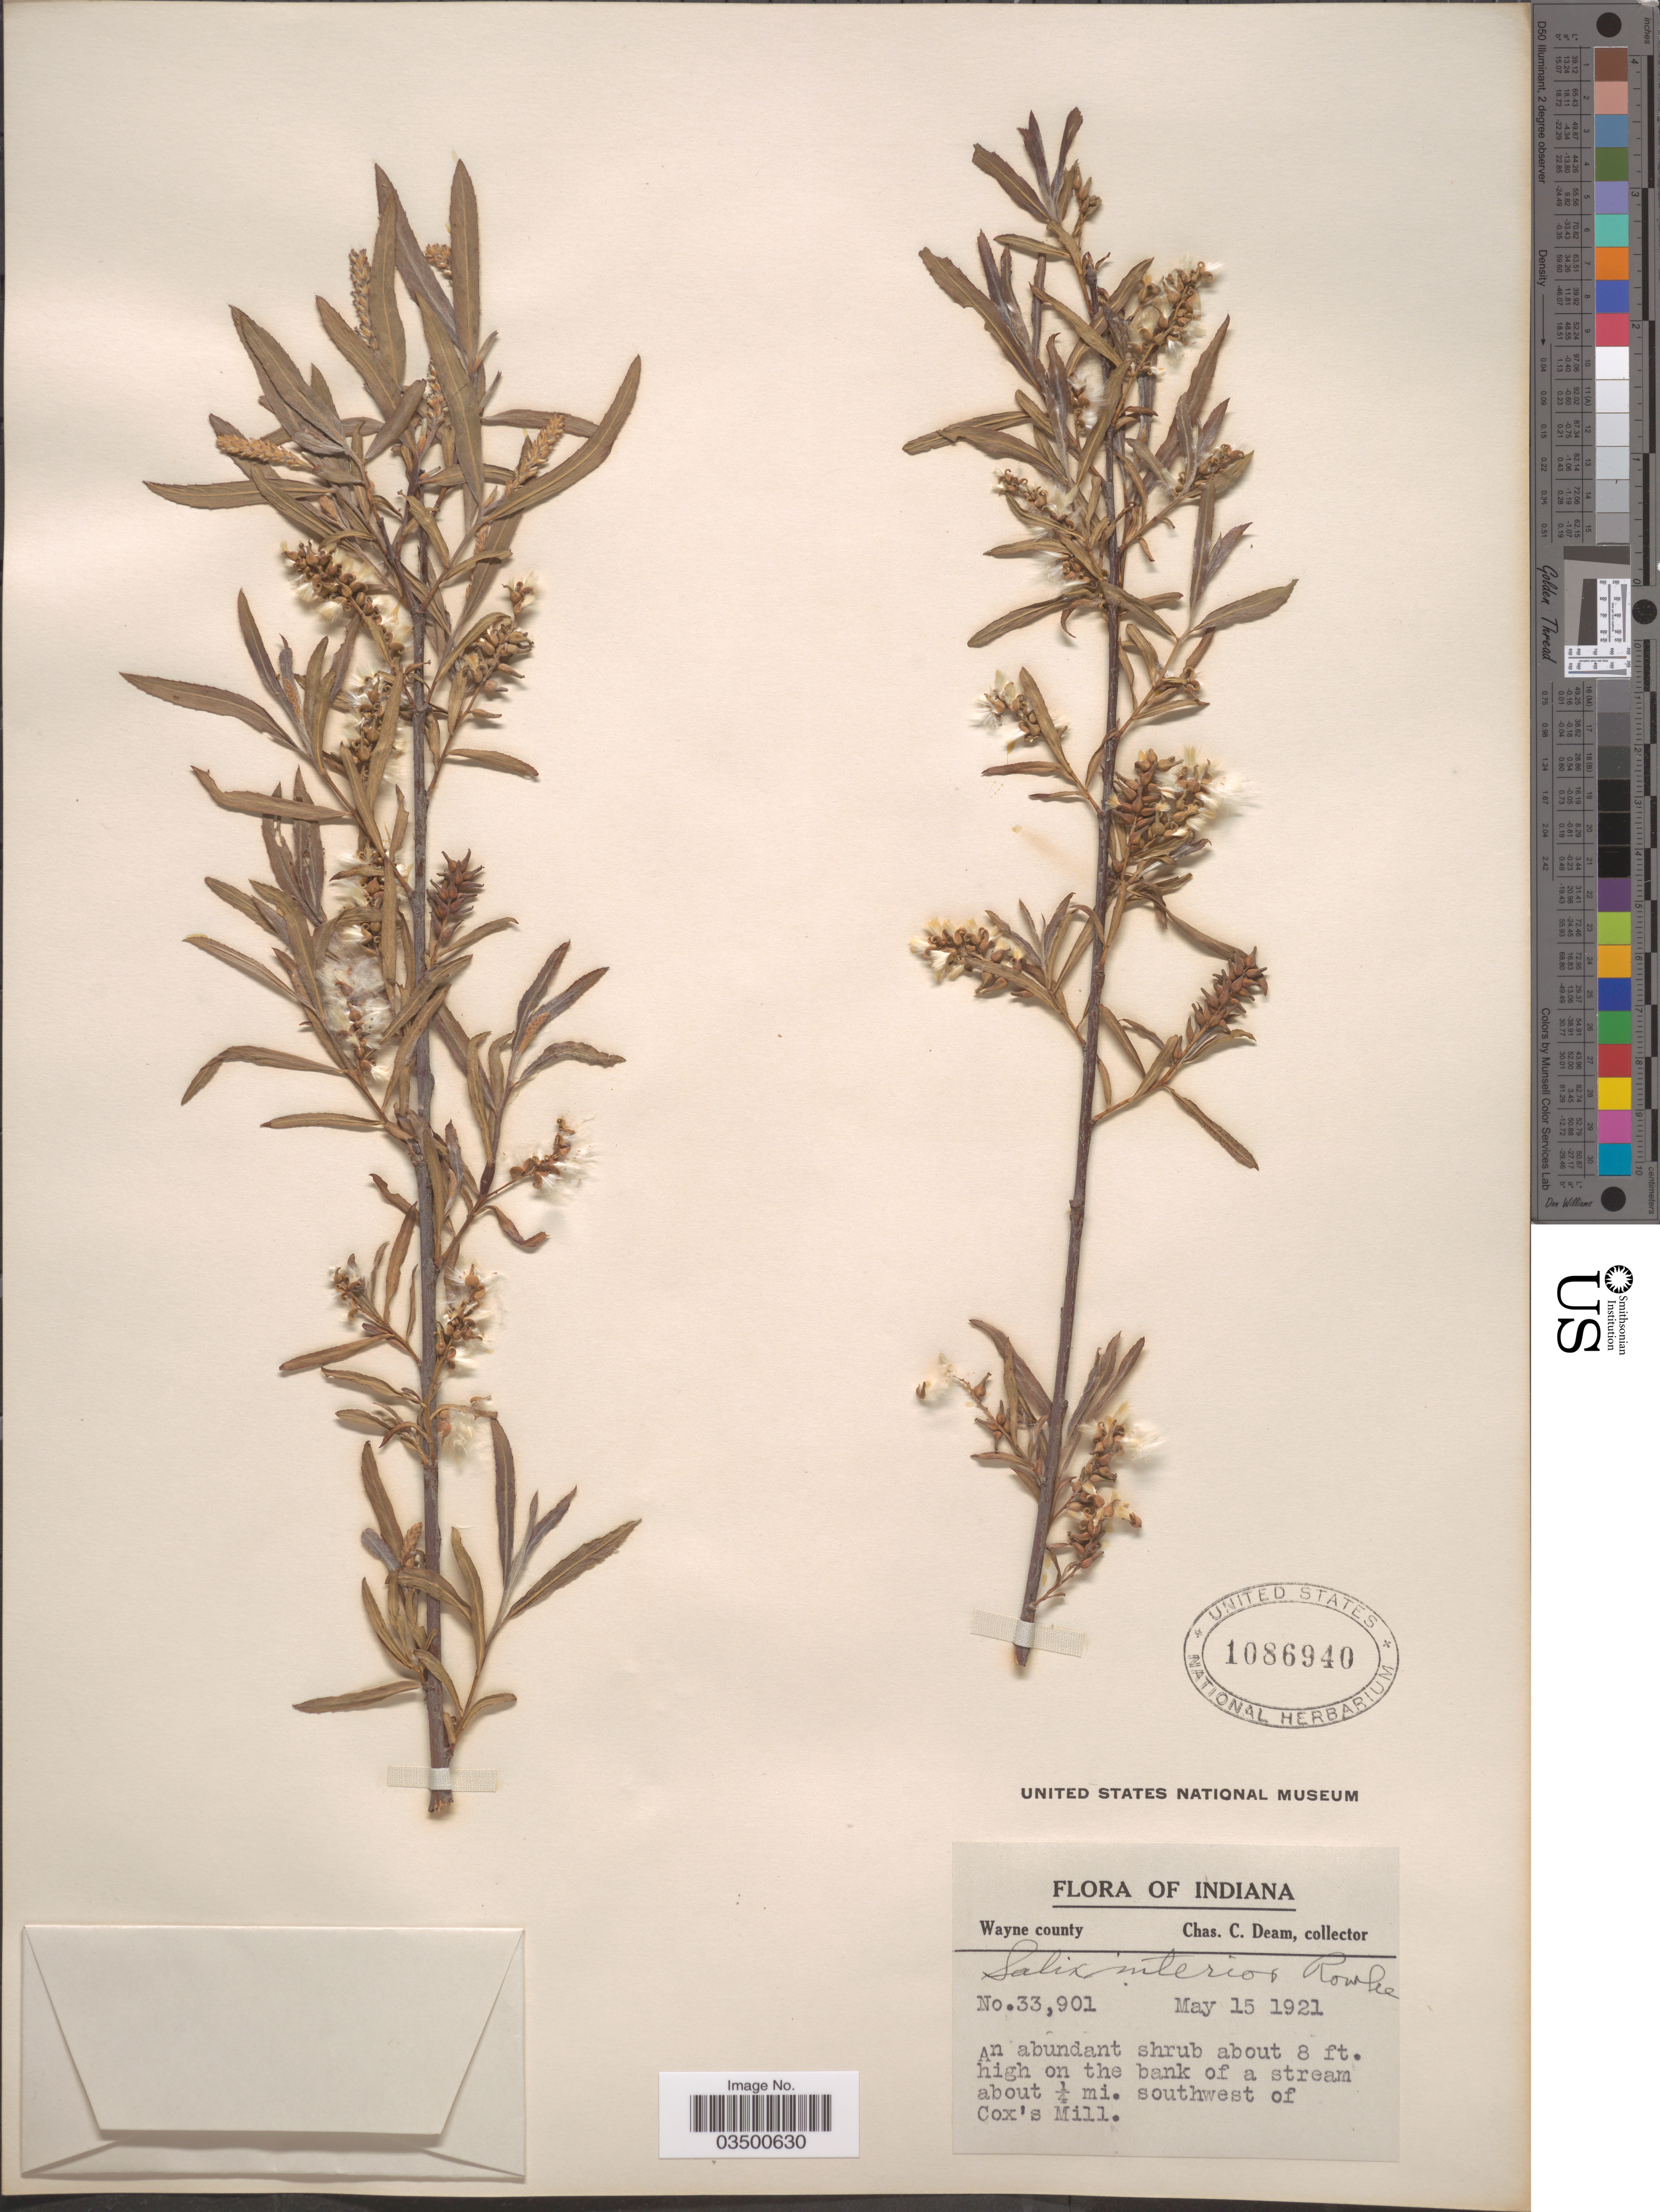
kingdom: Plantae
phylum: Tracheophyta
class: Magnoliopsida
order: Malpighiales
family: Salicaceae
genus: Salix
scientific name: Salix interior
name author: Rowlee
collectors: C. C. Deam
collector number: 33901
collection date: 1921-05-15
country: United States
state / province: Indiana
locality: Wayne county. High on the bank of a stream about ¼ mi. southwest of Cox's Mill.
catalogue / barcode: US 1086940